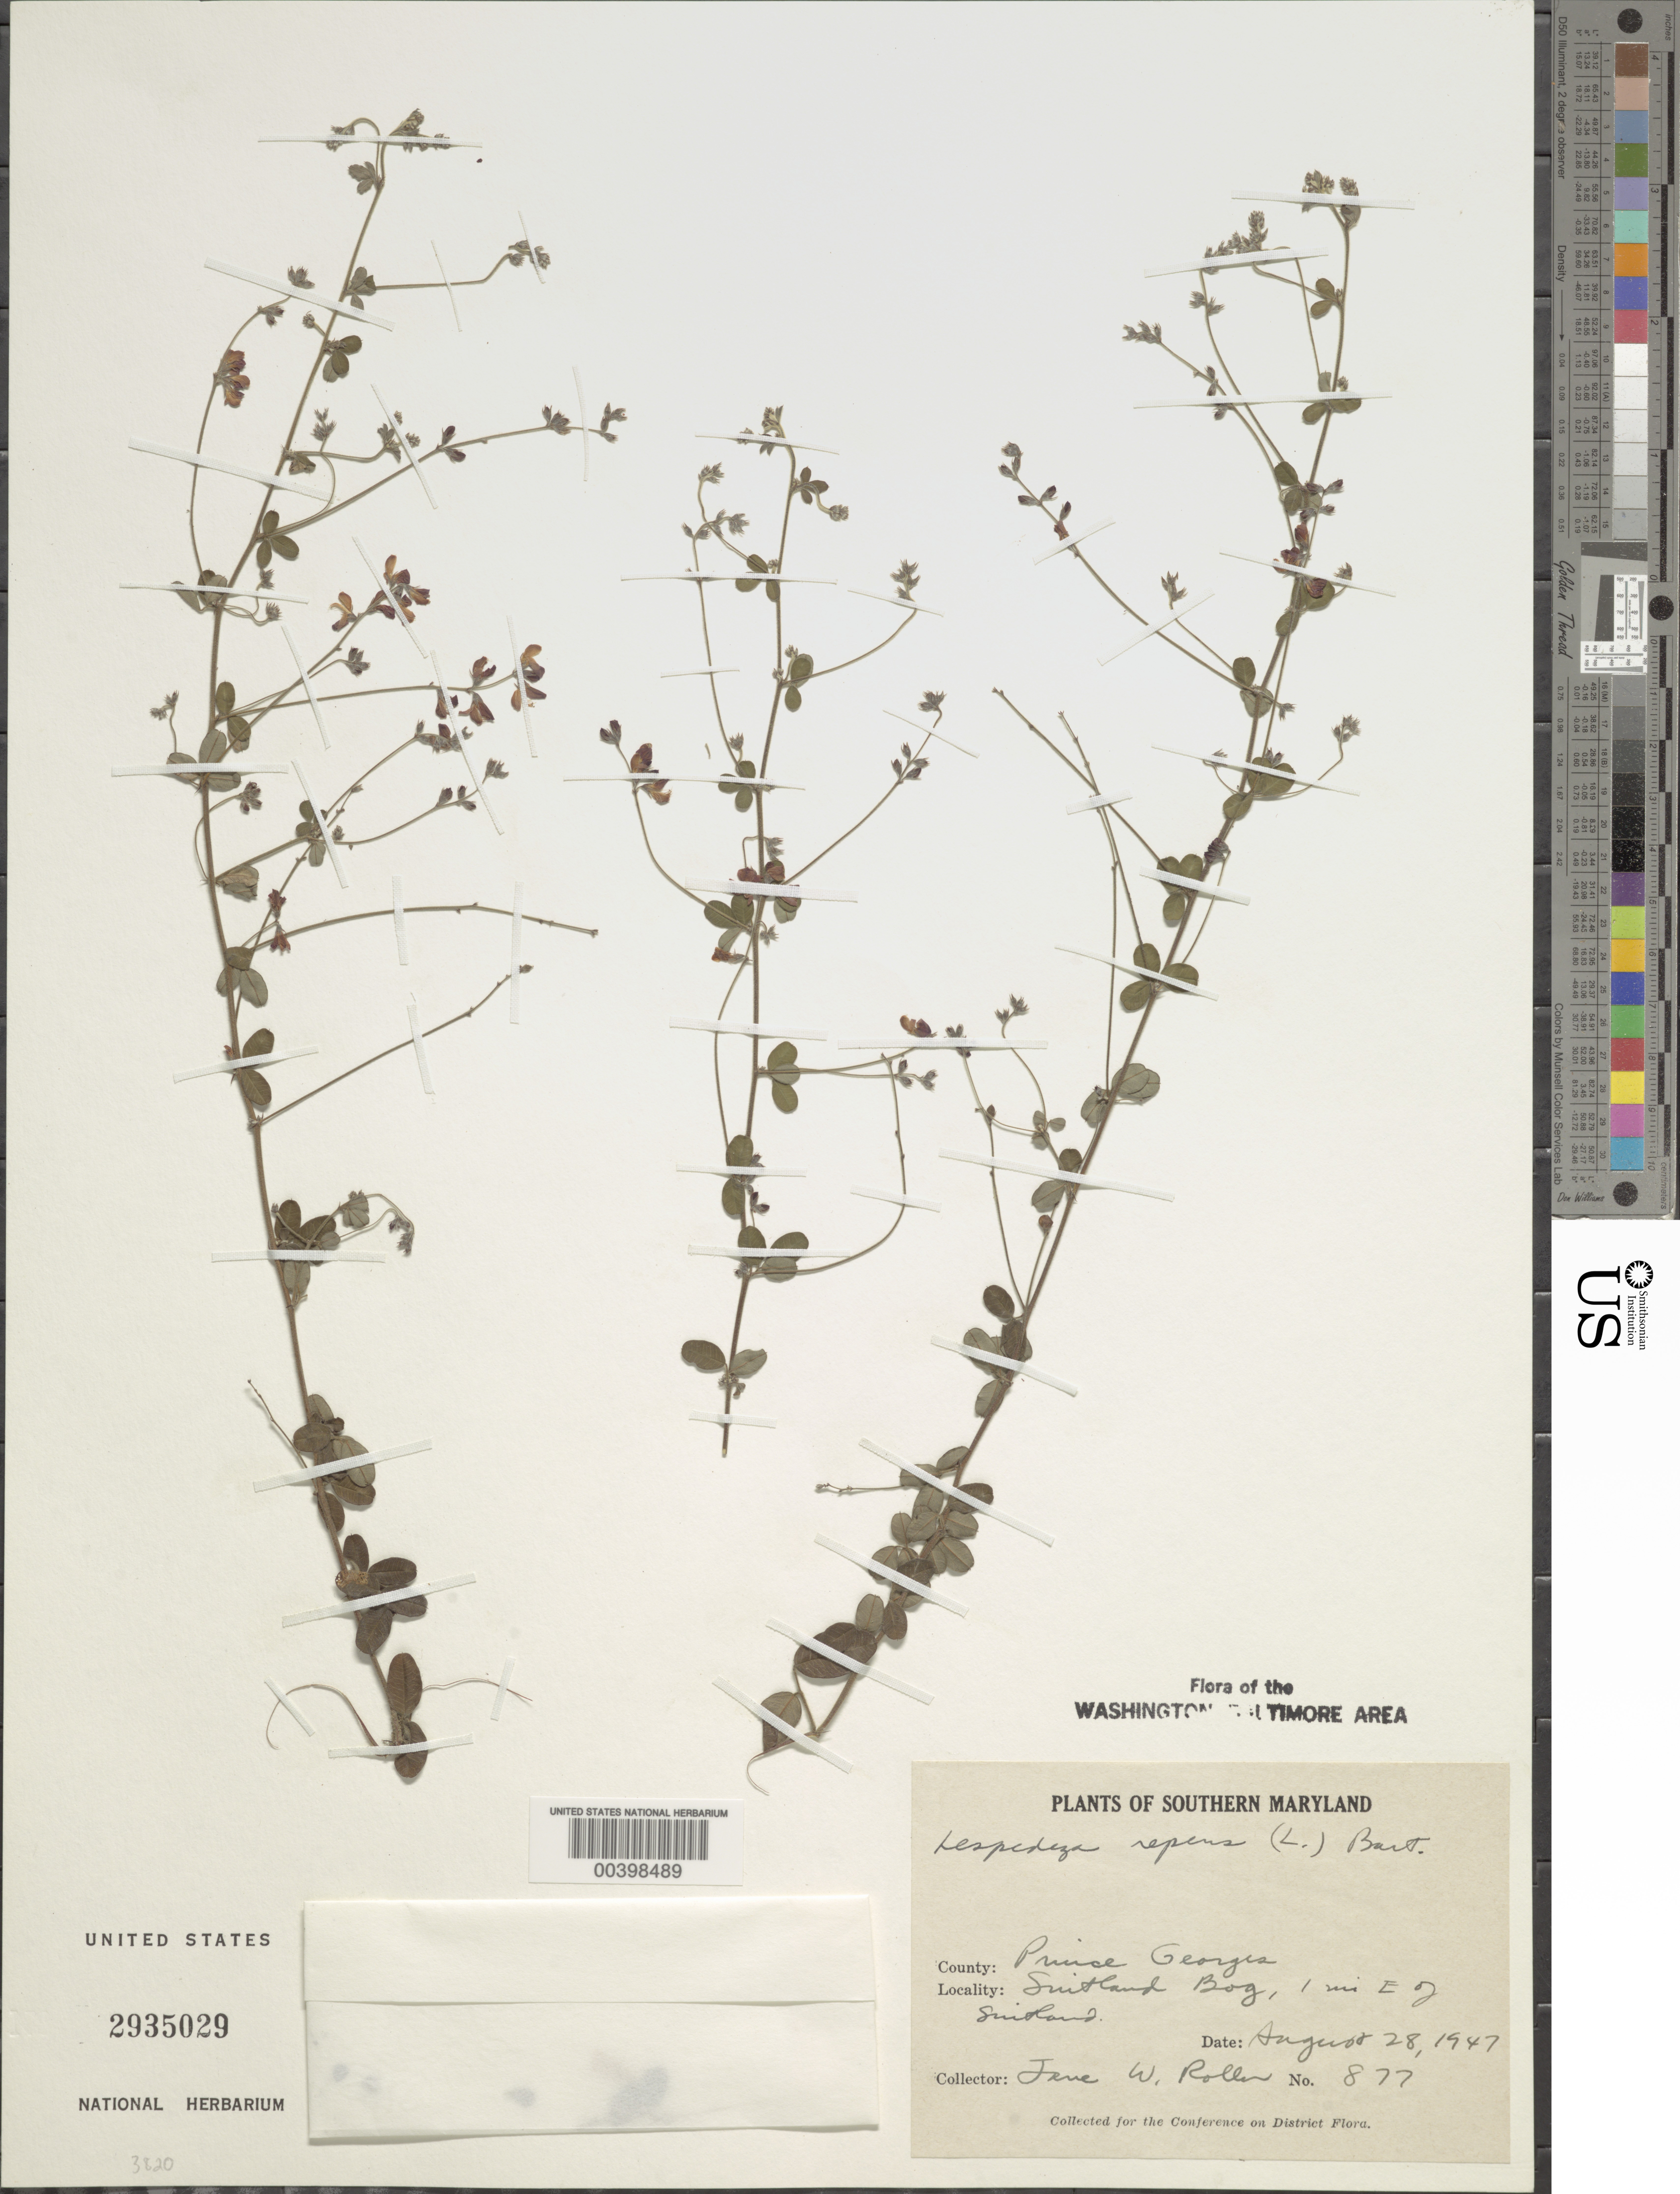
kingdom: Plantae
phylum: Tracheophyta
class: Magnoliopsida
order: Fabales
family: Fabaceae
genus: Lespedeza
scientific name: Lespedeza repens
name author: (L.) W.P.C. Barton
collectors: J. W. Roller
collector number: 877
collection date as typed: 28 Aug 1947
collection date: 1947-08-28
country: United States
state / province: Maryland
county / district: Prince George's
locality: Suitland Bog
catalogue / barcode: US 2935029